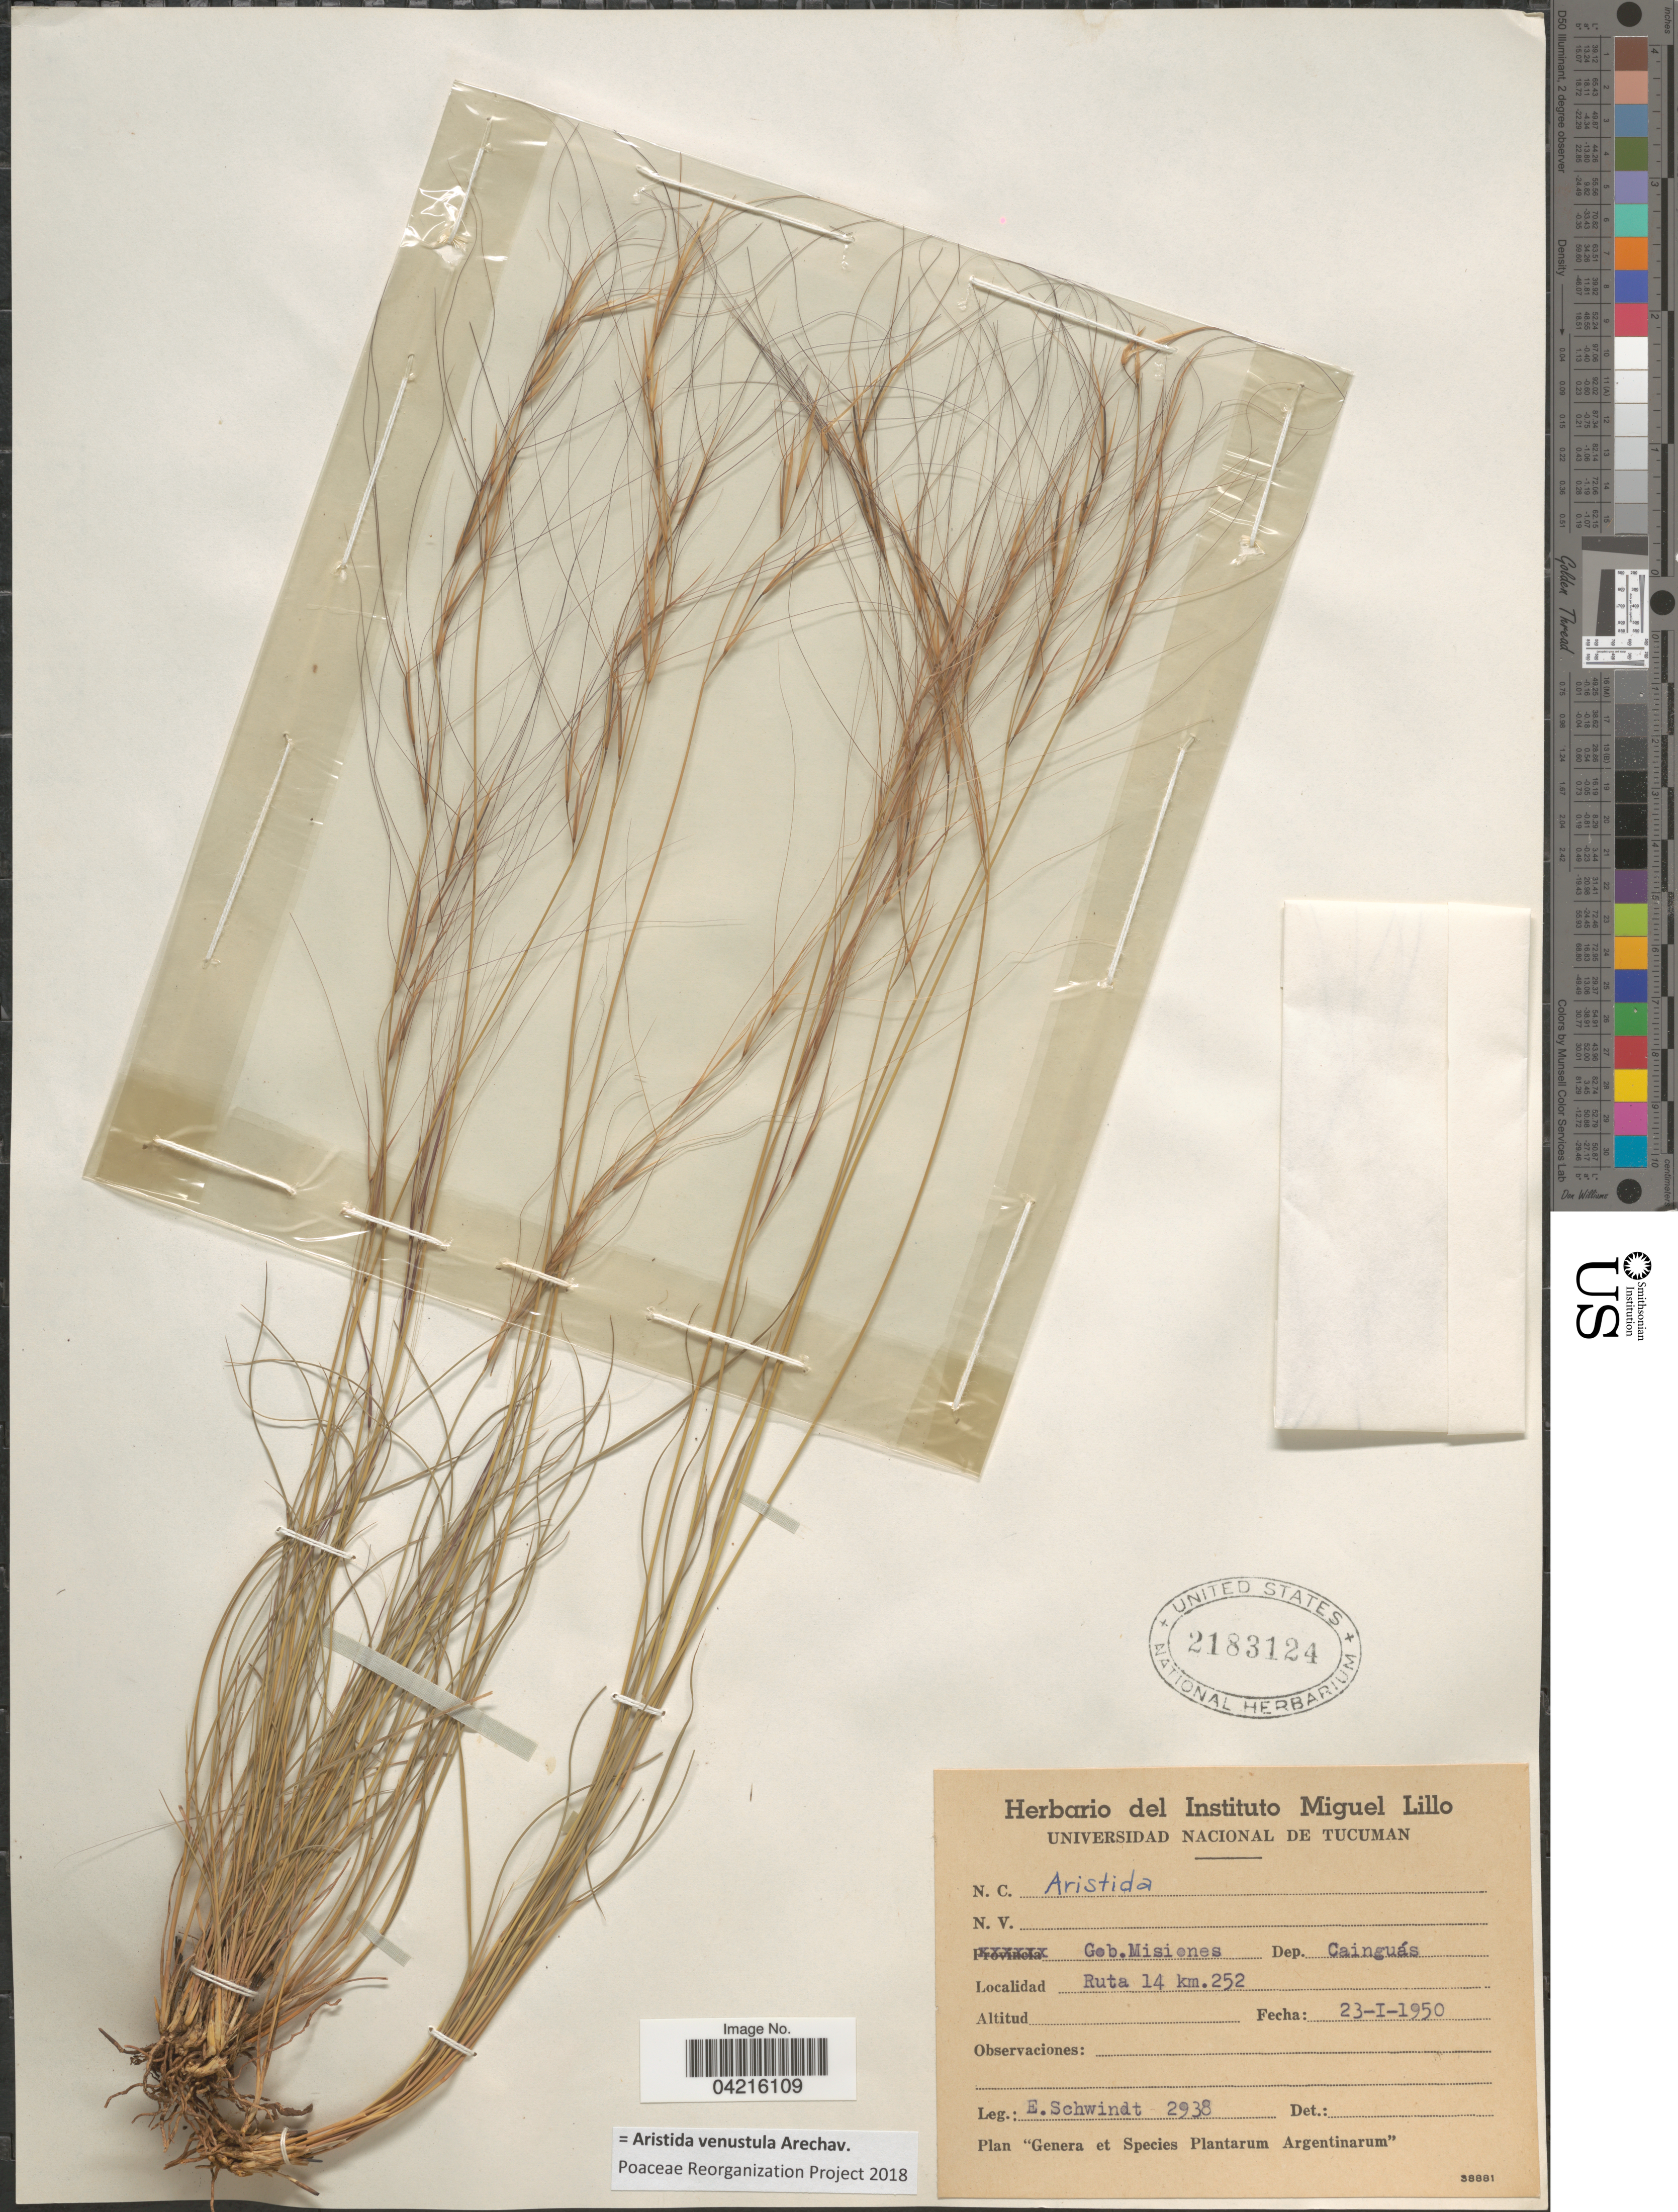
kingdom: Plantae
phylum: Tracheophyta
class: Liliopsida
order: Poales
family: Poaceae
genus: Aristida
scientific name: Aristida venustula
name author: Arechav.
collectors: E. Schwindt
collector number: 2938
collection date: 1950-01-23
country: Argentina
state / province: Misiones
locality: Gob. Misiones. Dep. Cainguás. Ruta 14 km. 252.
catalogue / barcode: US 2183124